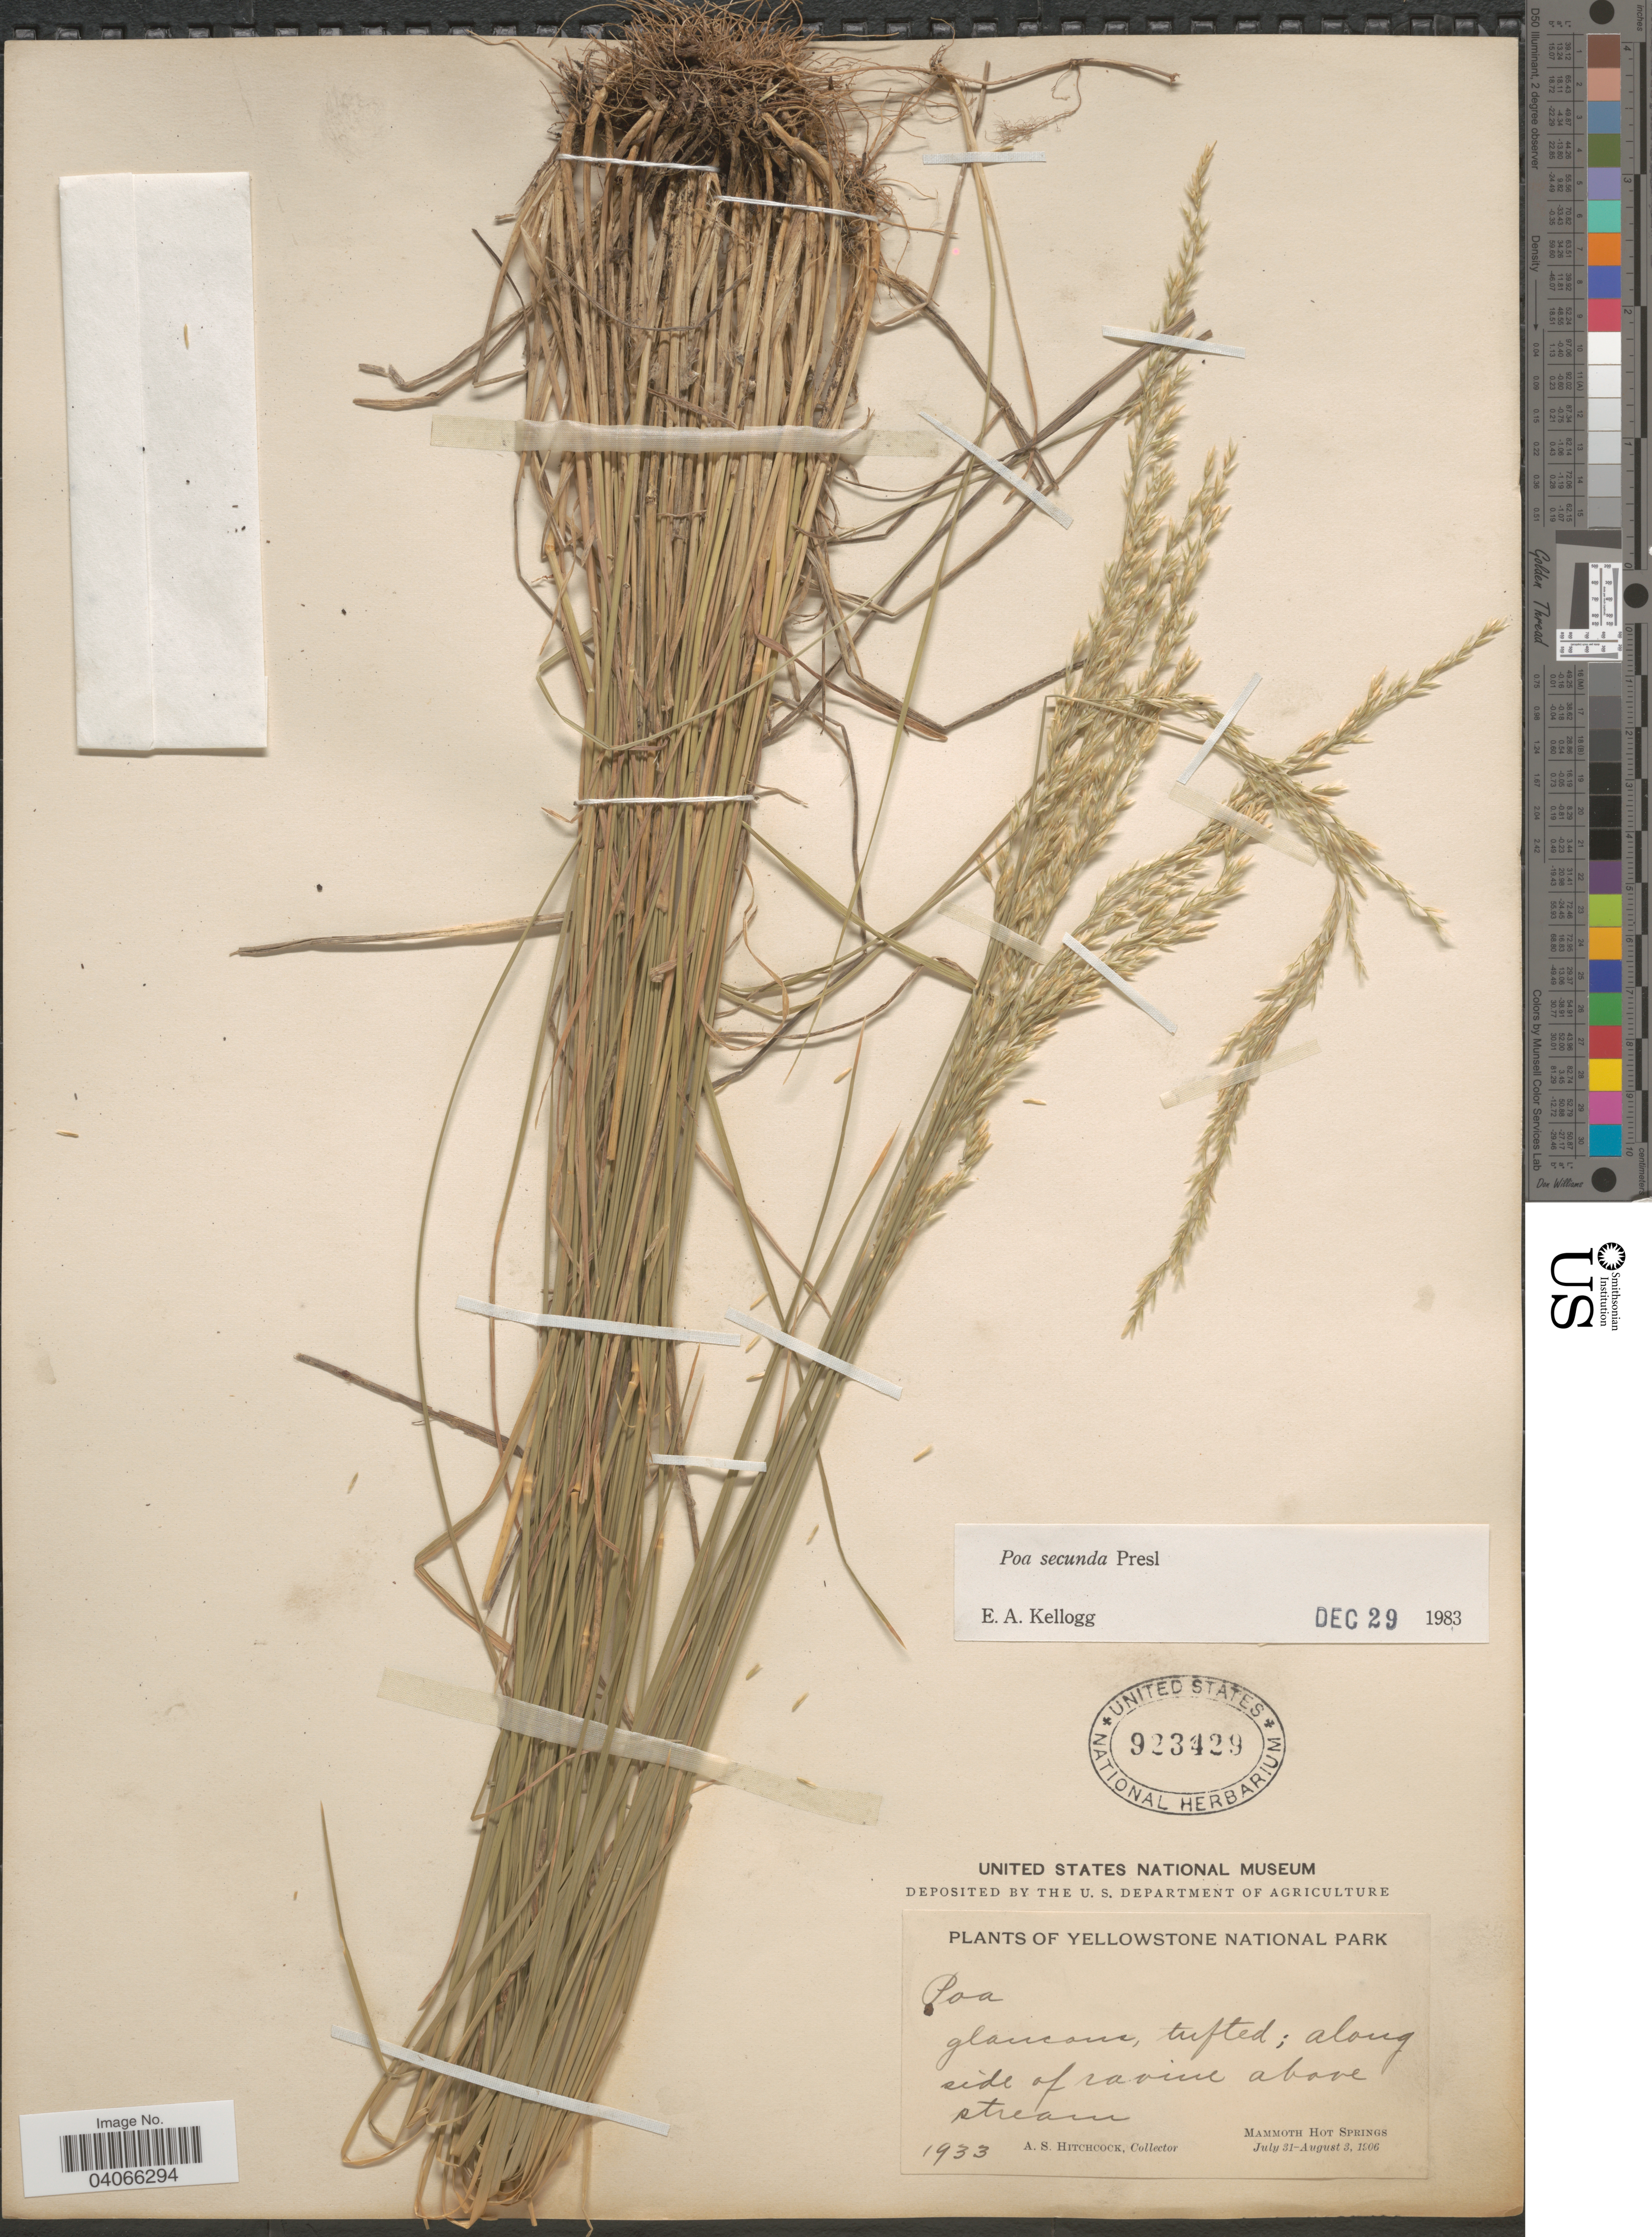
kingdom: Plantae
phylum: Tracheophyta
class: Liliopsida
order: Poales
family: Poaceae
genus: Poa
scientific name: Poa secunda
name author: J. Presl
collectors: A. S. Hitchcock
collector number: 1933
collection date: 1906-07-31/1906-08-03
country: United States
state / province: Wyoming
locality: Yellowstone National Park. Along side of ravine above stream. Mammoth Hot Springs.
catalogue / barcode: US 923429